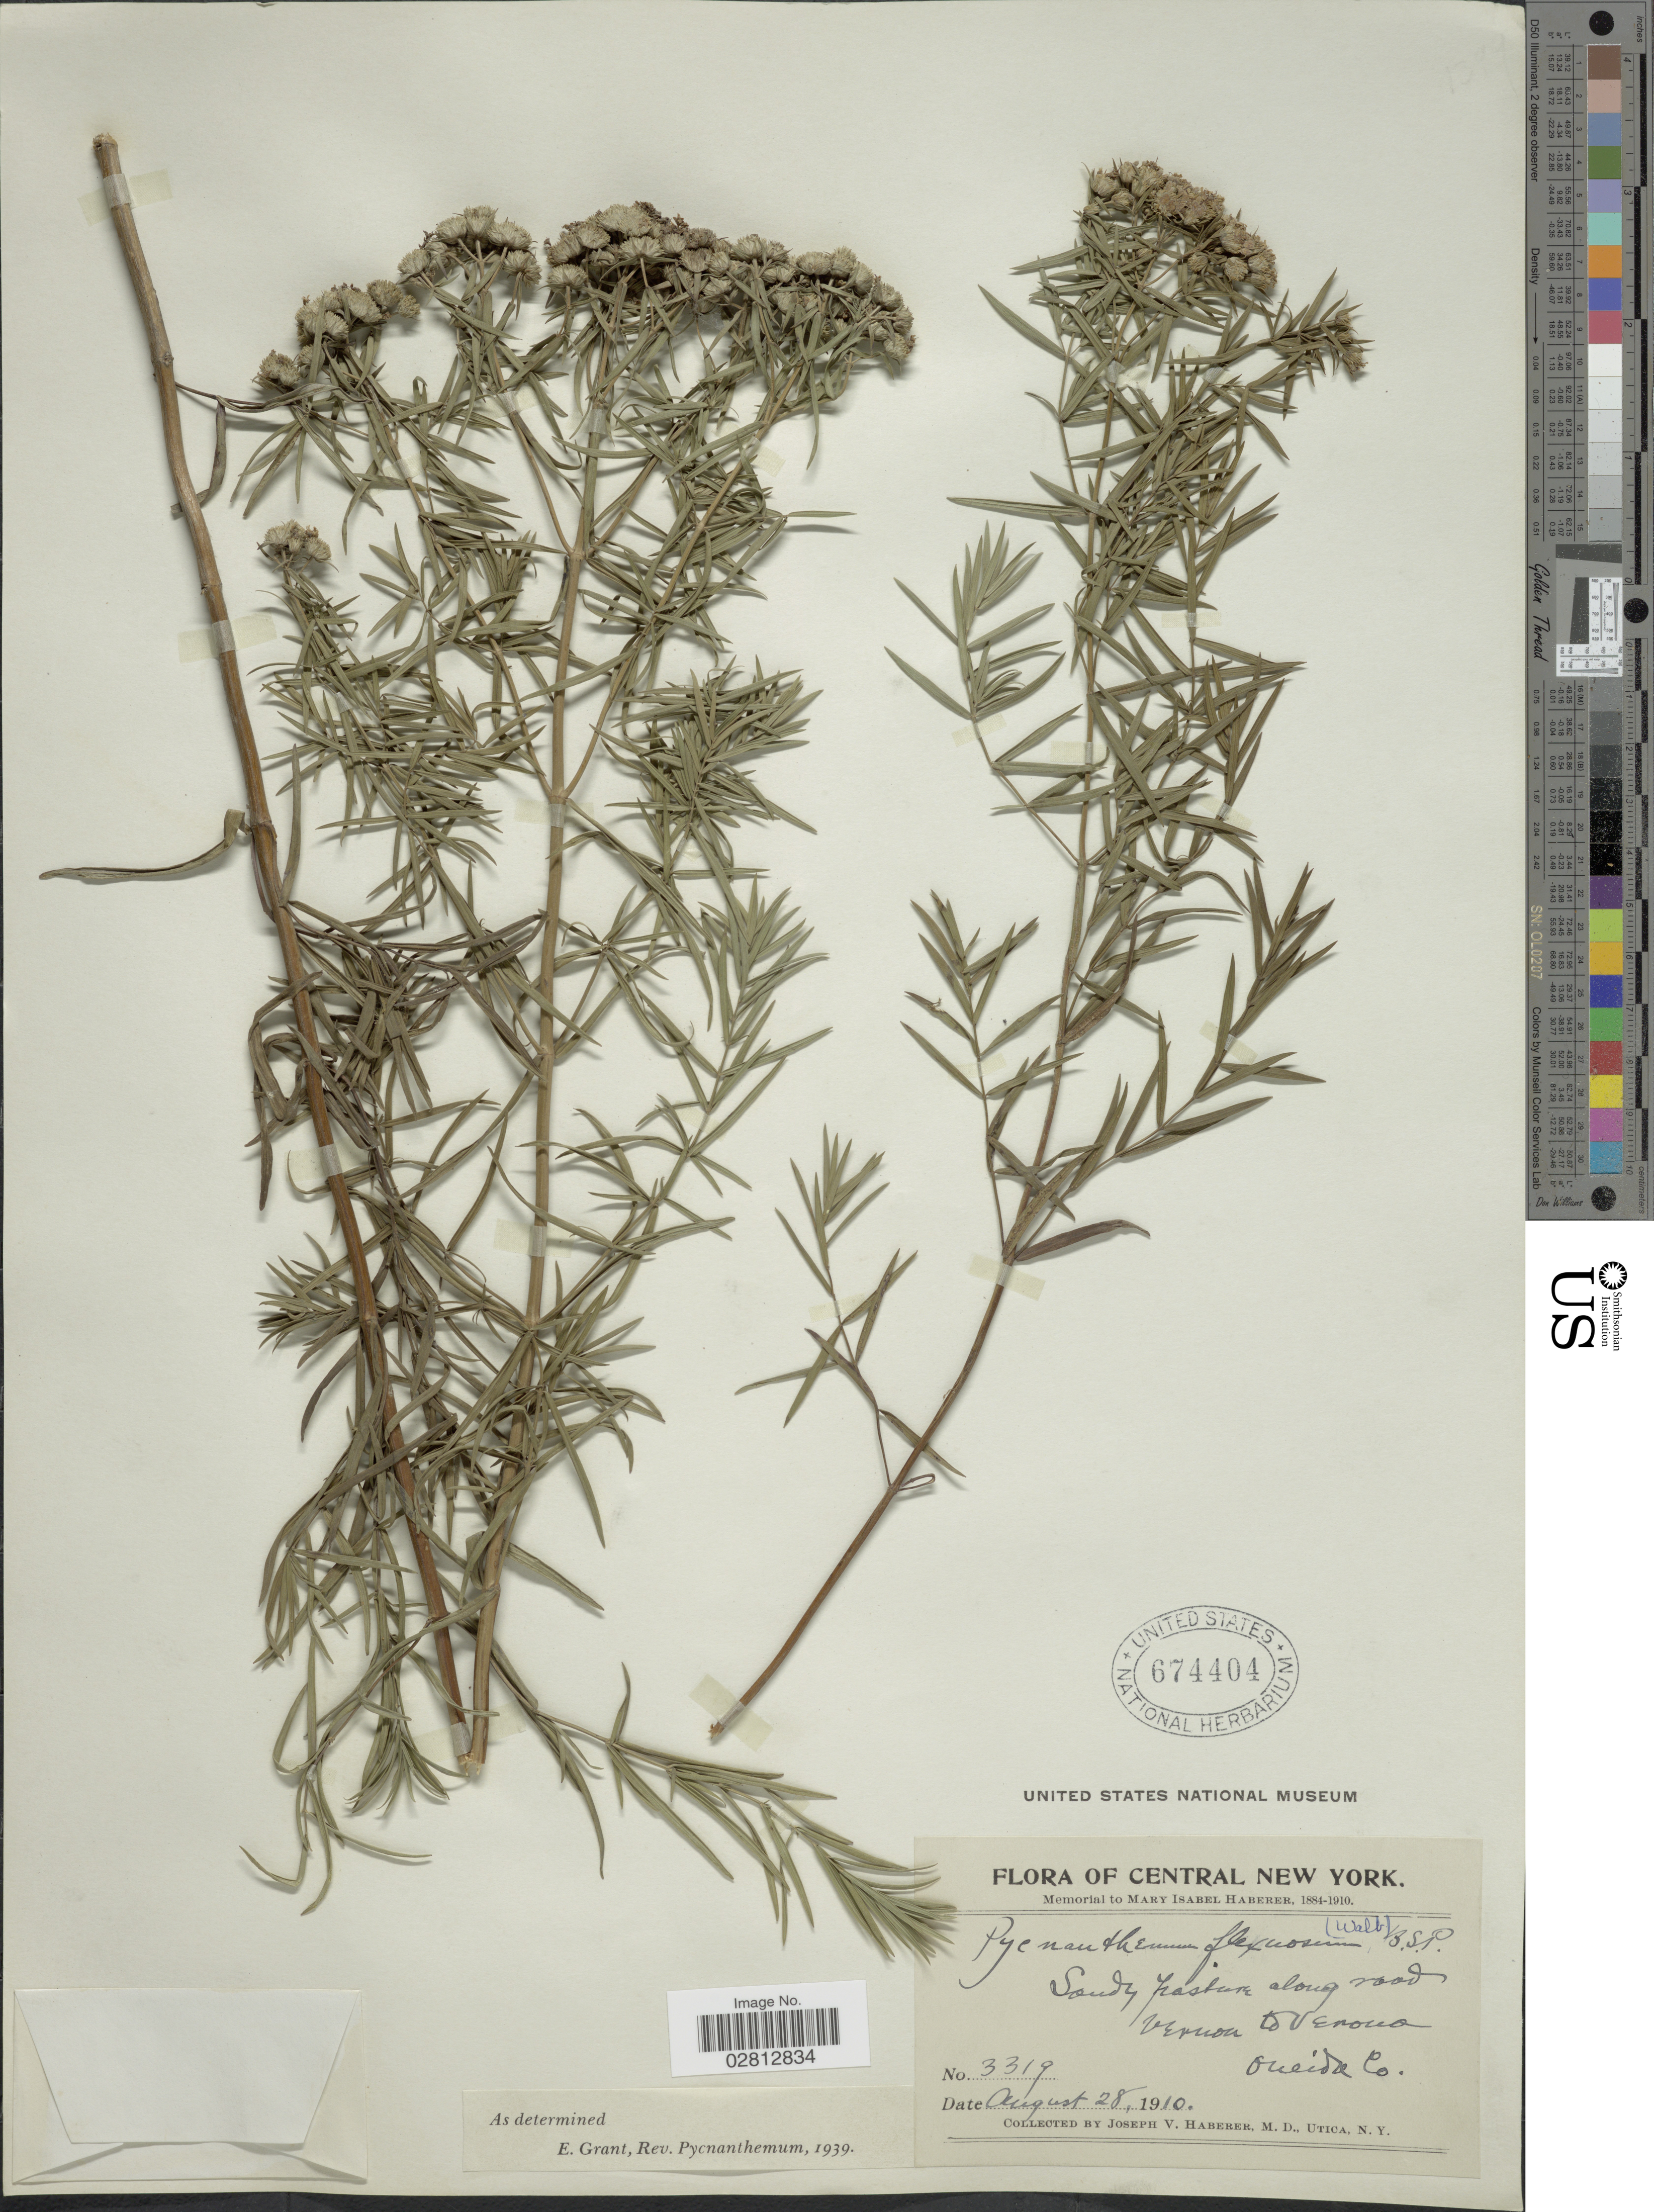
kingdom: Plantae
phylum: Tracheophyta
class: Magnoliopsida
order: Lamiales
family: Lamiaceae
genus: Pycnanthemum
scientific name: Pycnanthemum tenuifolium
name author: Schrad.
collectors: J. V. Haberer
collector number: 3319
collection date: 1910-08-28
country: United States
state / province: New York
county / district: Oneida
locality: Central New York. Sandy pasture along road Vernon to Verona Oneida Co.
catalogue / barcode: US 674404